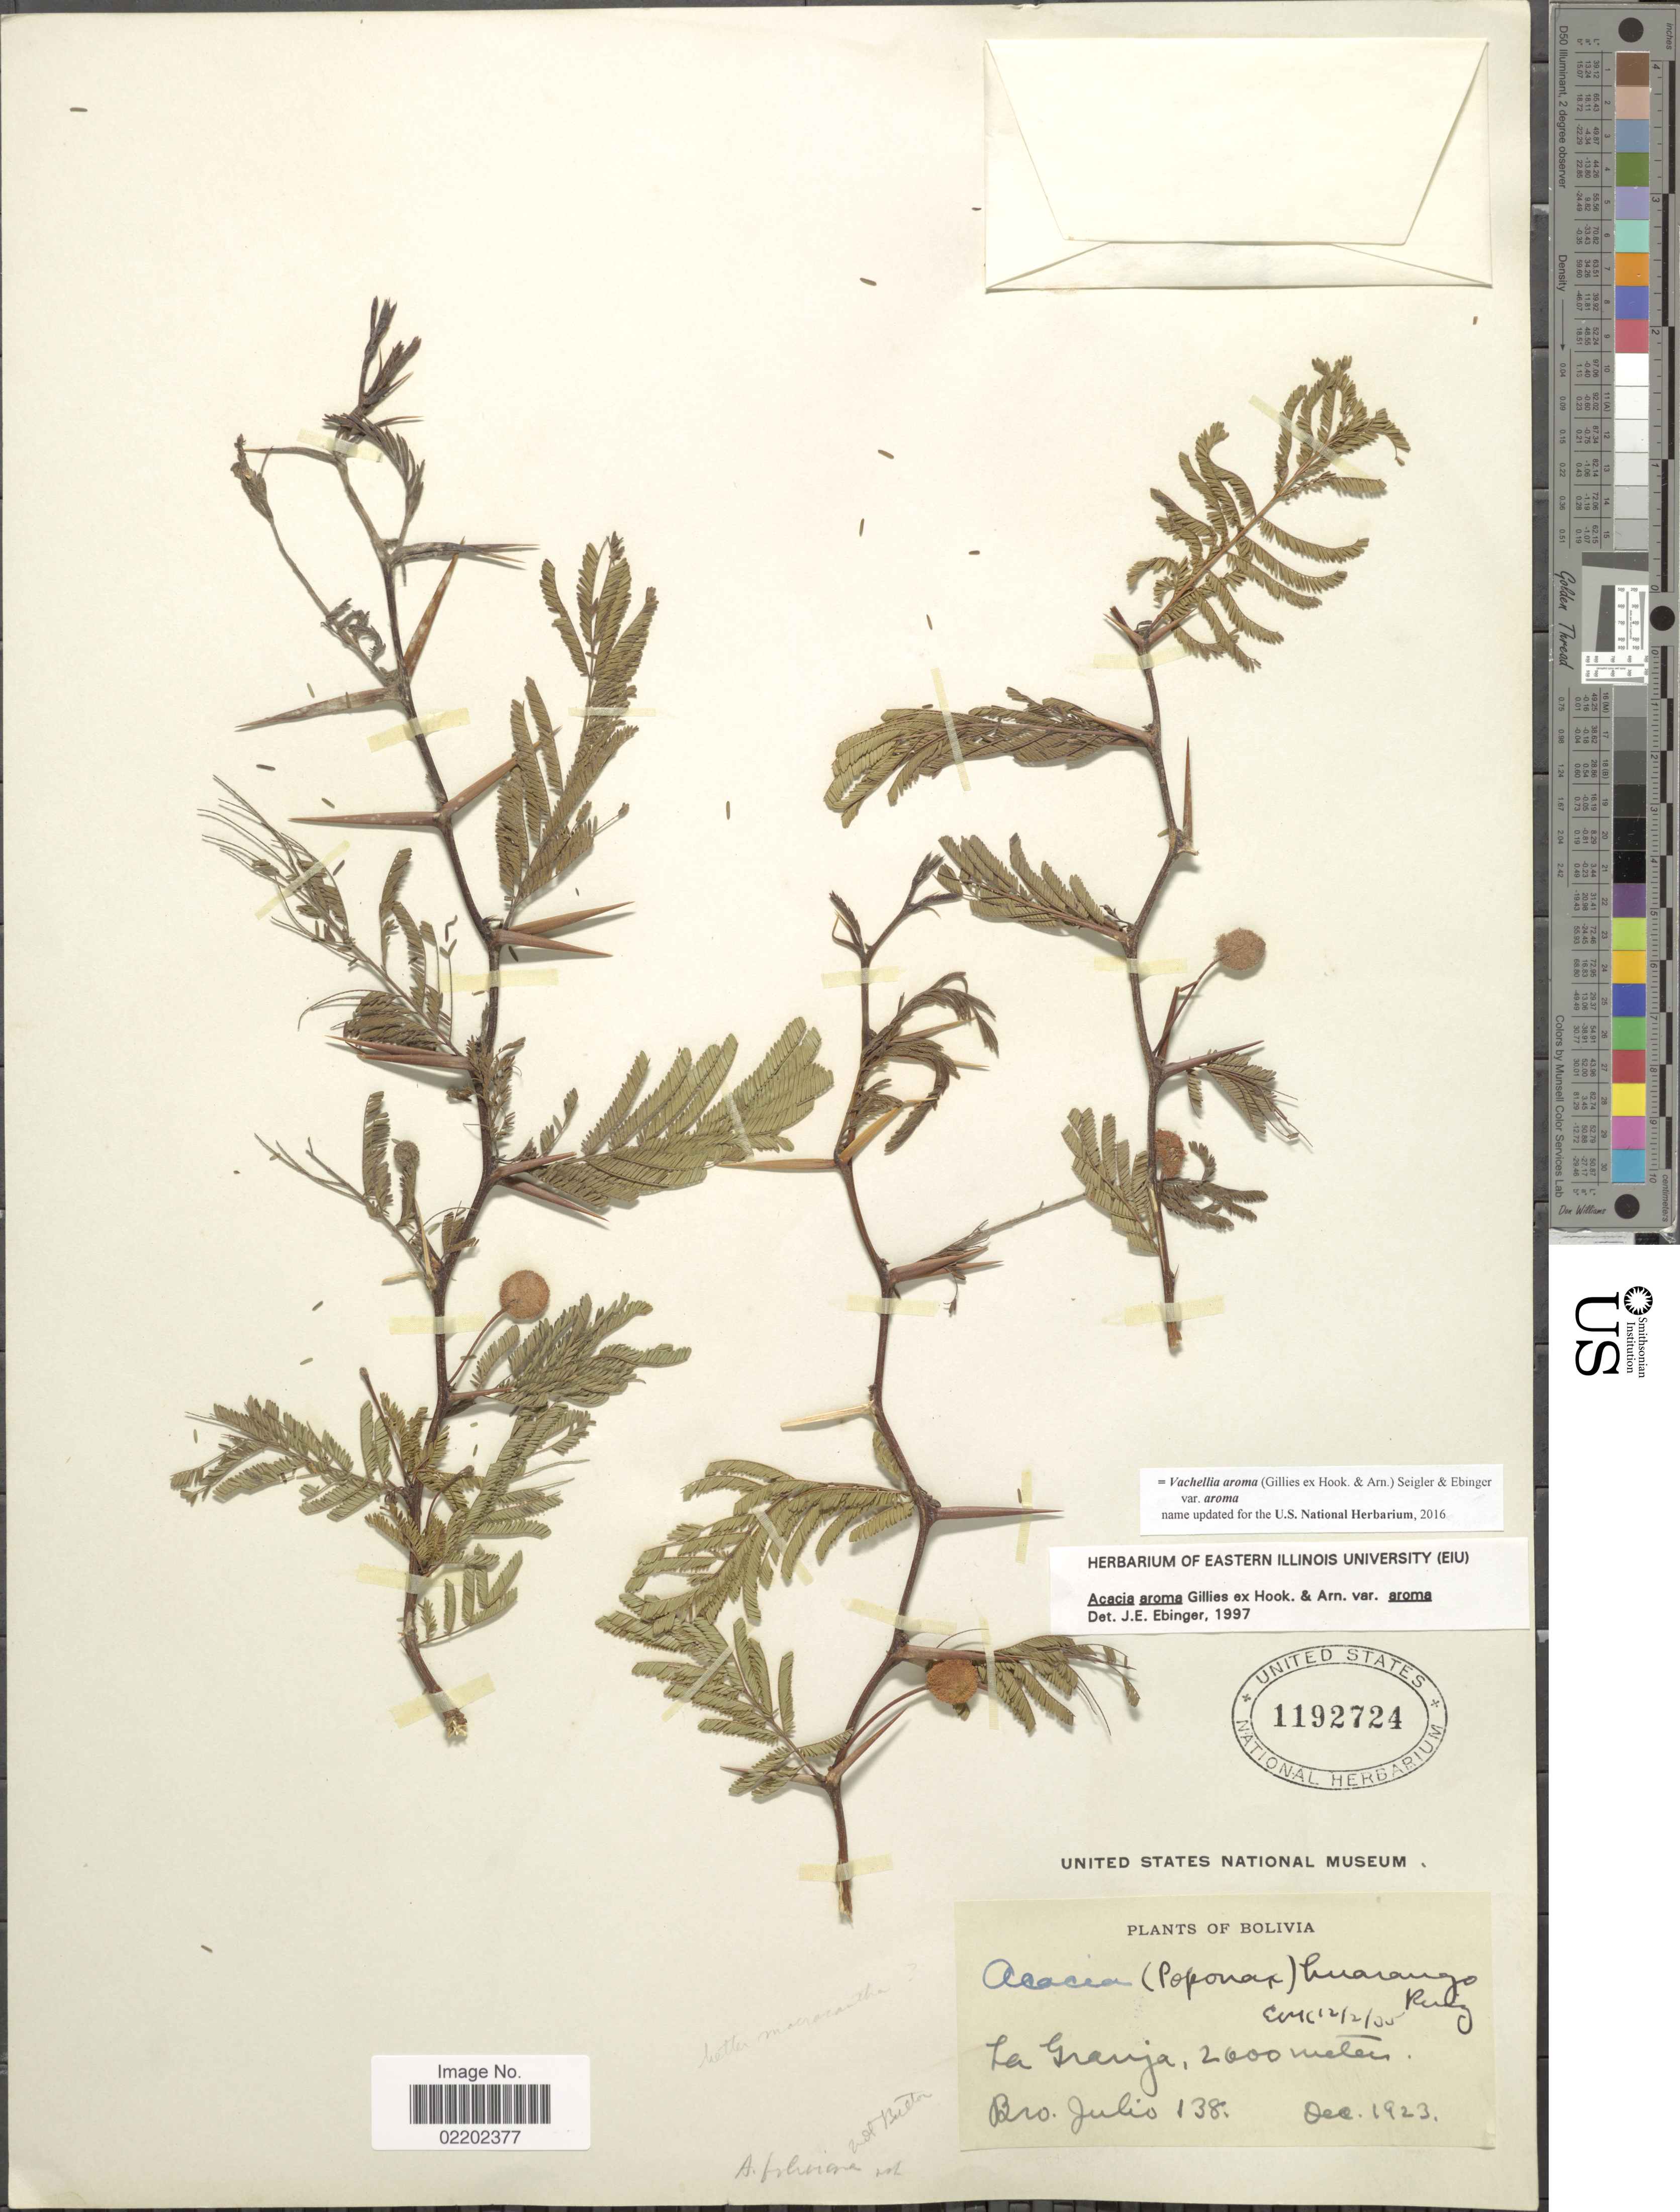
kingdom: Plantae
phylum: Tracheophyta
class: Magnoliopsida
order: Fabales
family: Fabaceae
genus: Vachellia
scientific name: Vachellia aroma var. aroma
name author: (Gillies ex Hook. & Arn.) Seigler & Ebinger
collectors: Bro. Julio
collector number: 138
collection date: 1923-12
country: Bolivia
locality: La Granja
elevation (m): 2600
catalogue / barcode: US 1192724